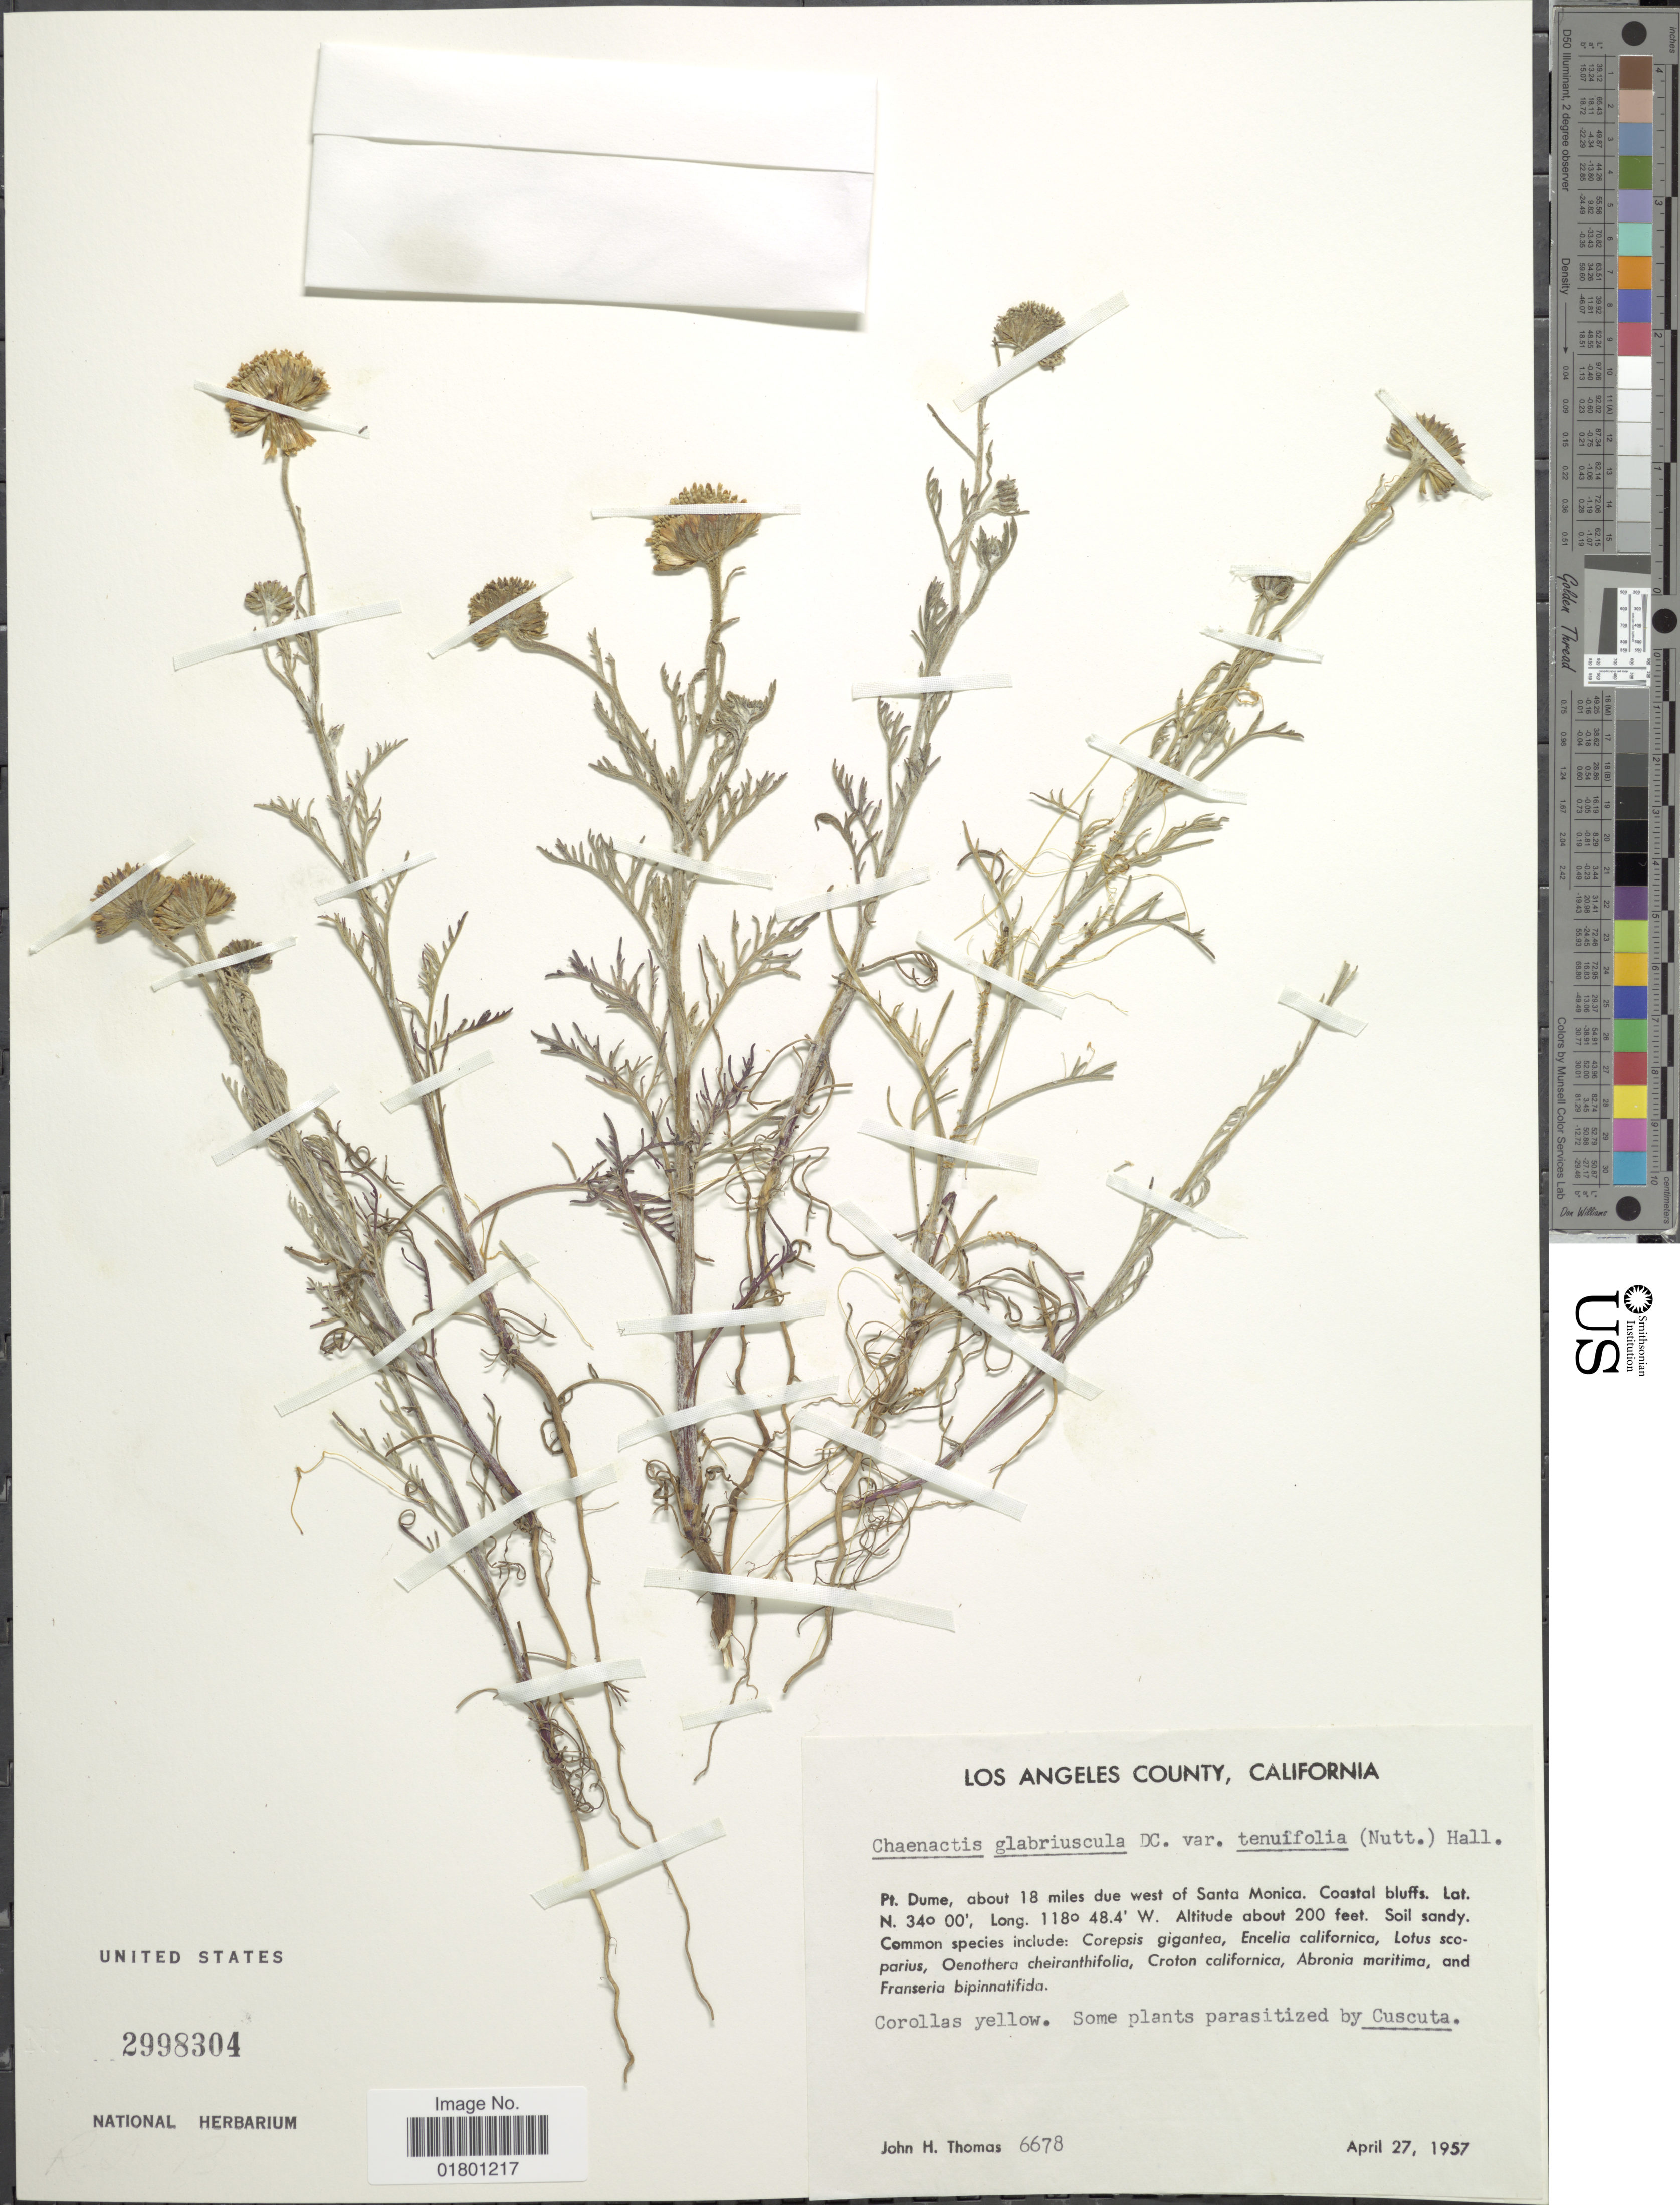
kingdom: Plantae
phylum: Tracheophyta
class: Magnoliopsida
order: Asterales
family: Asteraceae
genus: Chaenactis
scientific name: Chaenactis glabriuscula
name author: DC.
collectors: J. H. Thomas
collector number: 6678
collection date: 1957-04-27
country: United States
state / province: California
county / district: Los Angeles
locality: Los Angeles County, Pt. Dume, about 18 miles due west of Santa Monica. Coastal bluffs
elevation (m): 61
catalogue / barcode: US 2998304